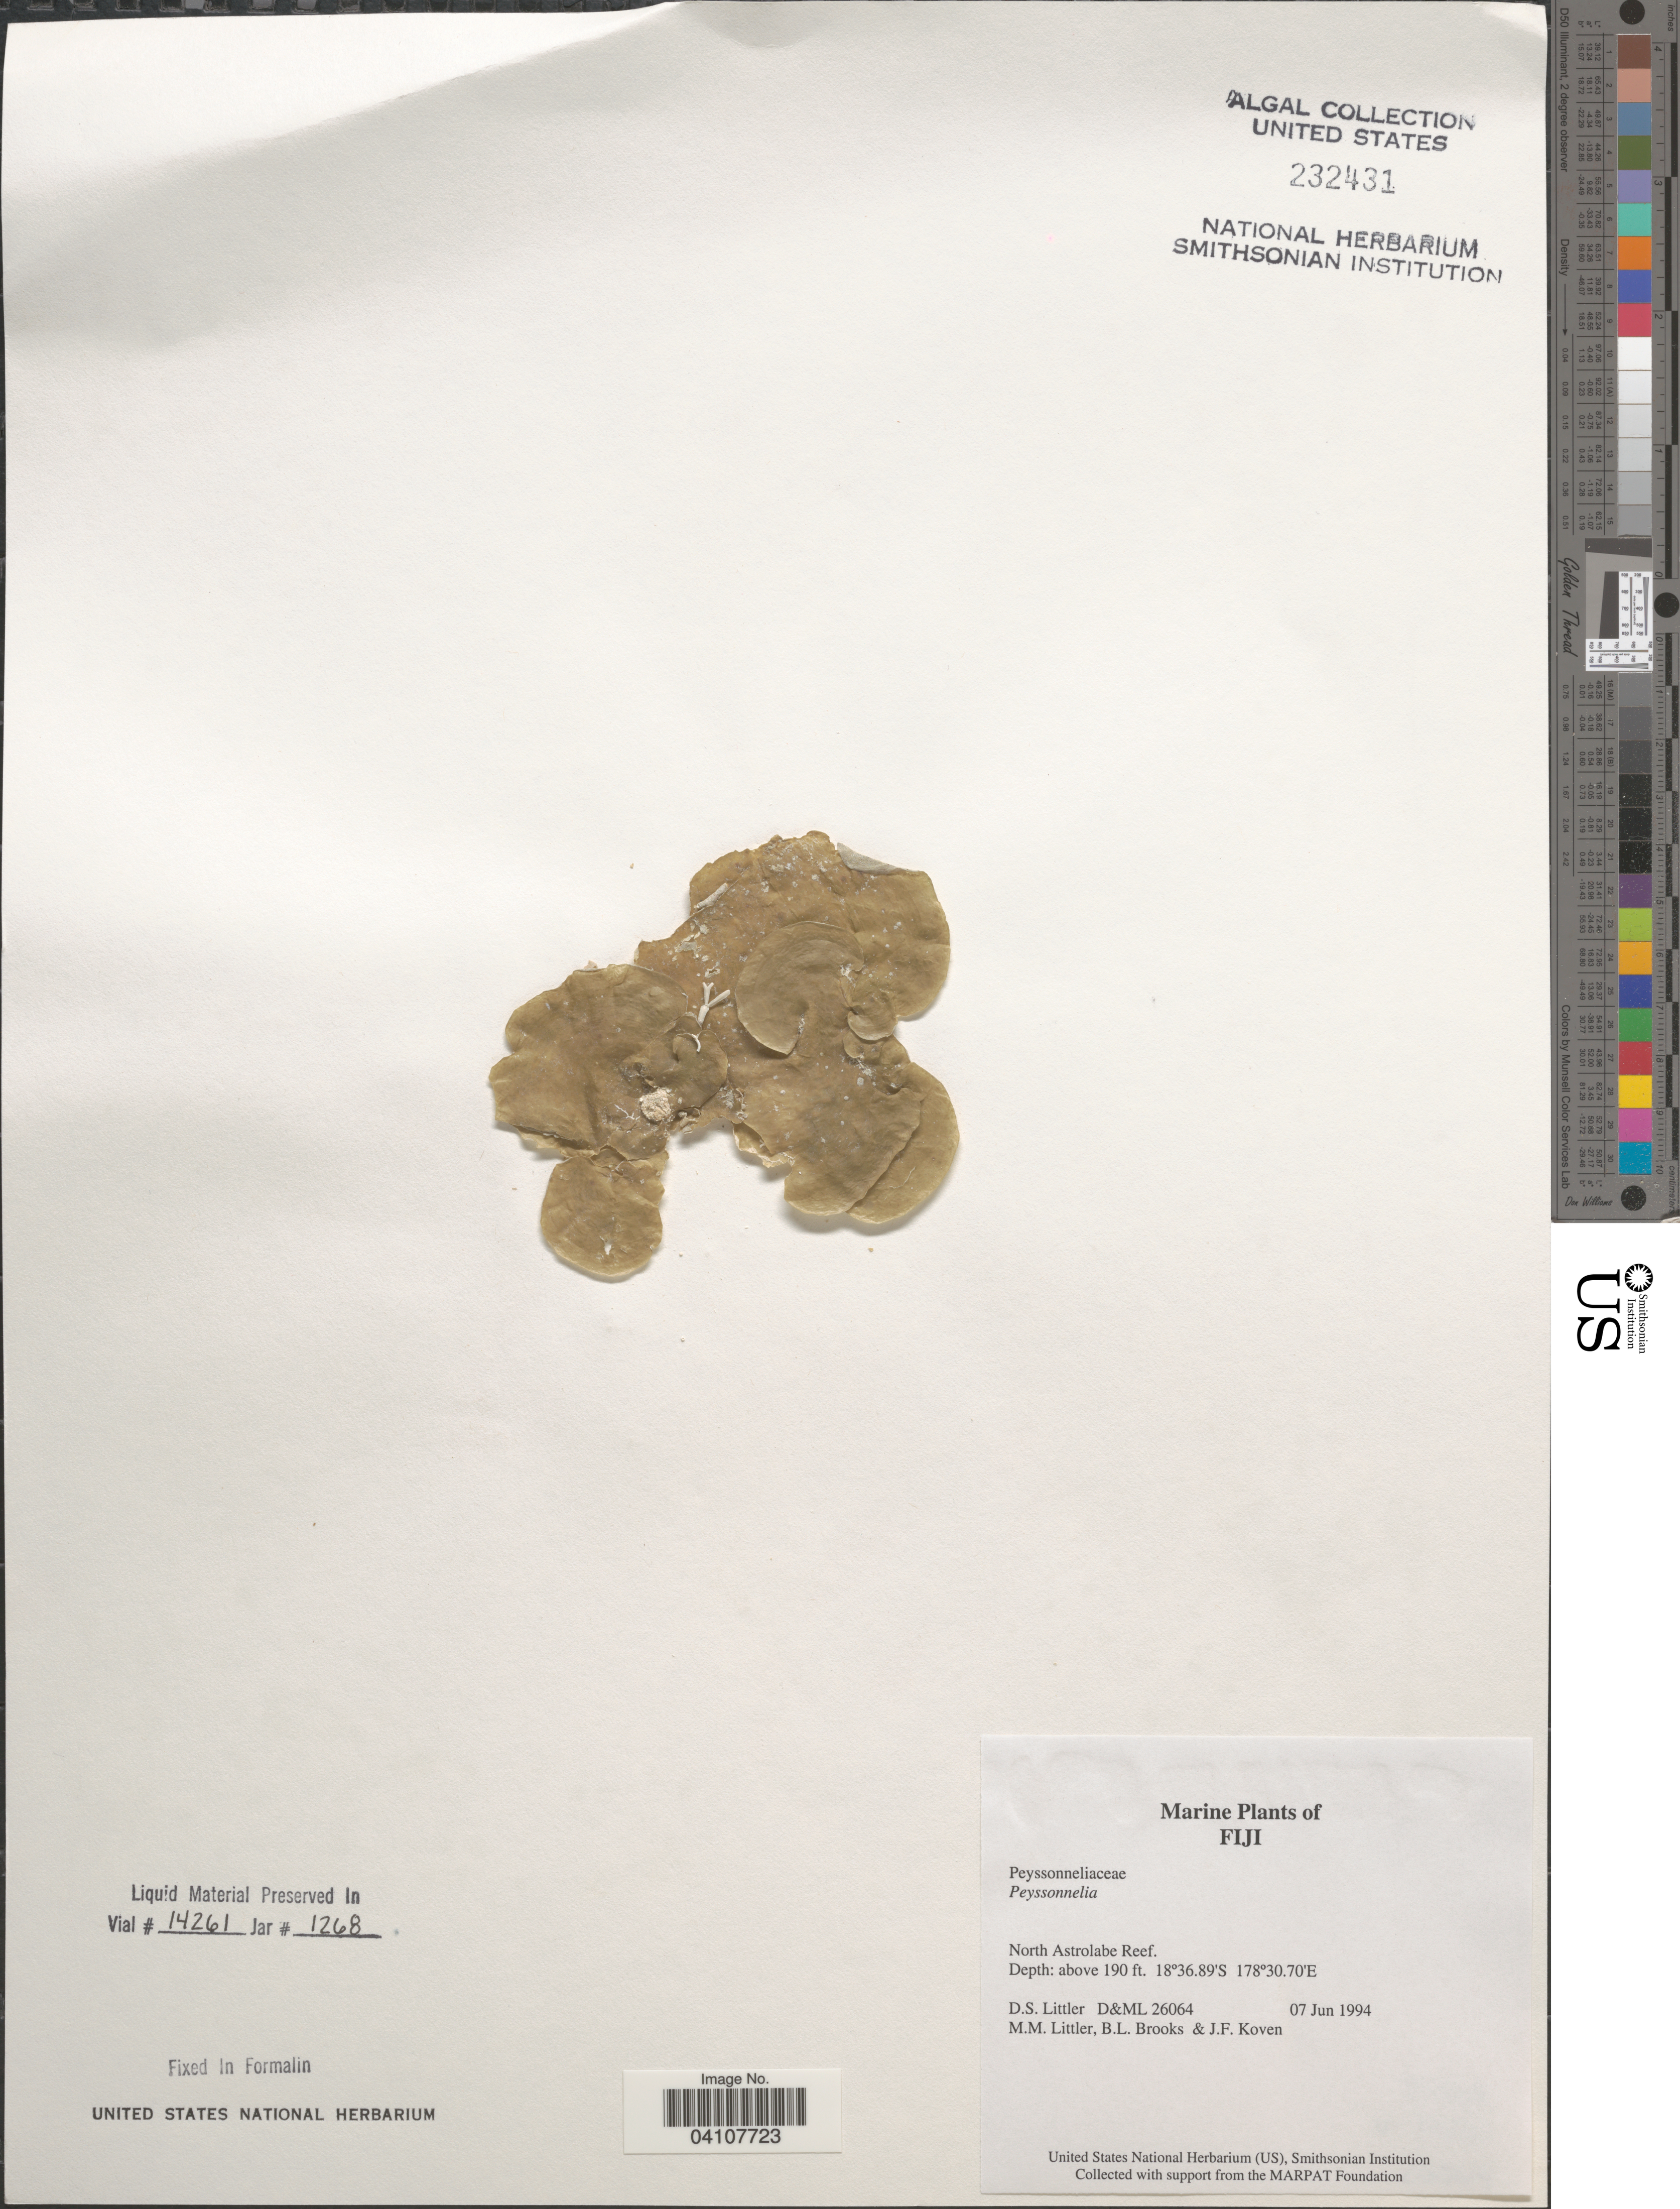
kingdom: Plantae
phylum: Rhodophyta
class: Florideophyceae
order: Peyssonneliales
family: Peyssonneliaceae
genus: Peyssonnelia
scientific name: Peyssonnelia sp.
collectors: D. S. Littler, B. Brooks & J. Koven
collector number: D&ML26064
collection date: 1994-06-07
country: Fiji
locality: North Astrolabe Reef.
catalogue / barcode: US 232431